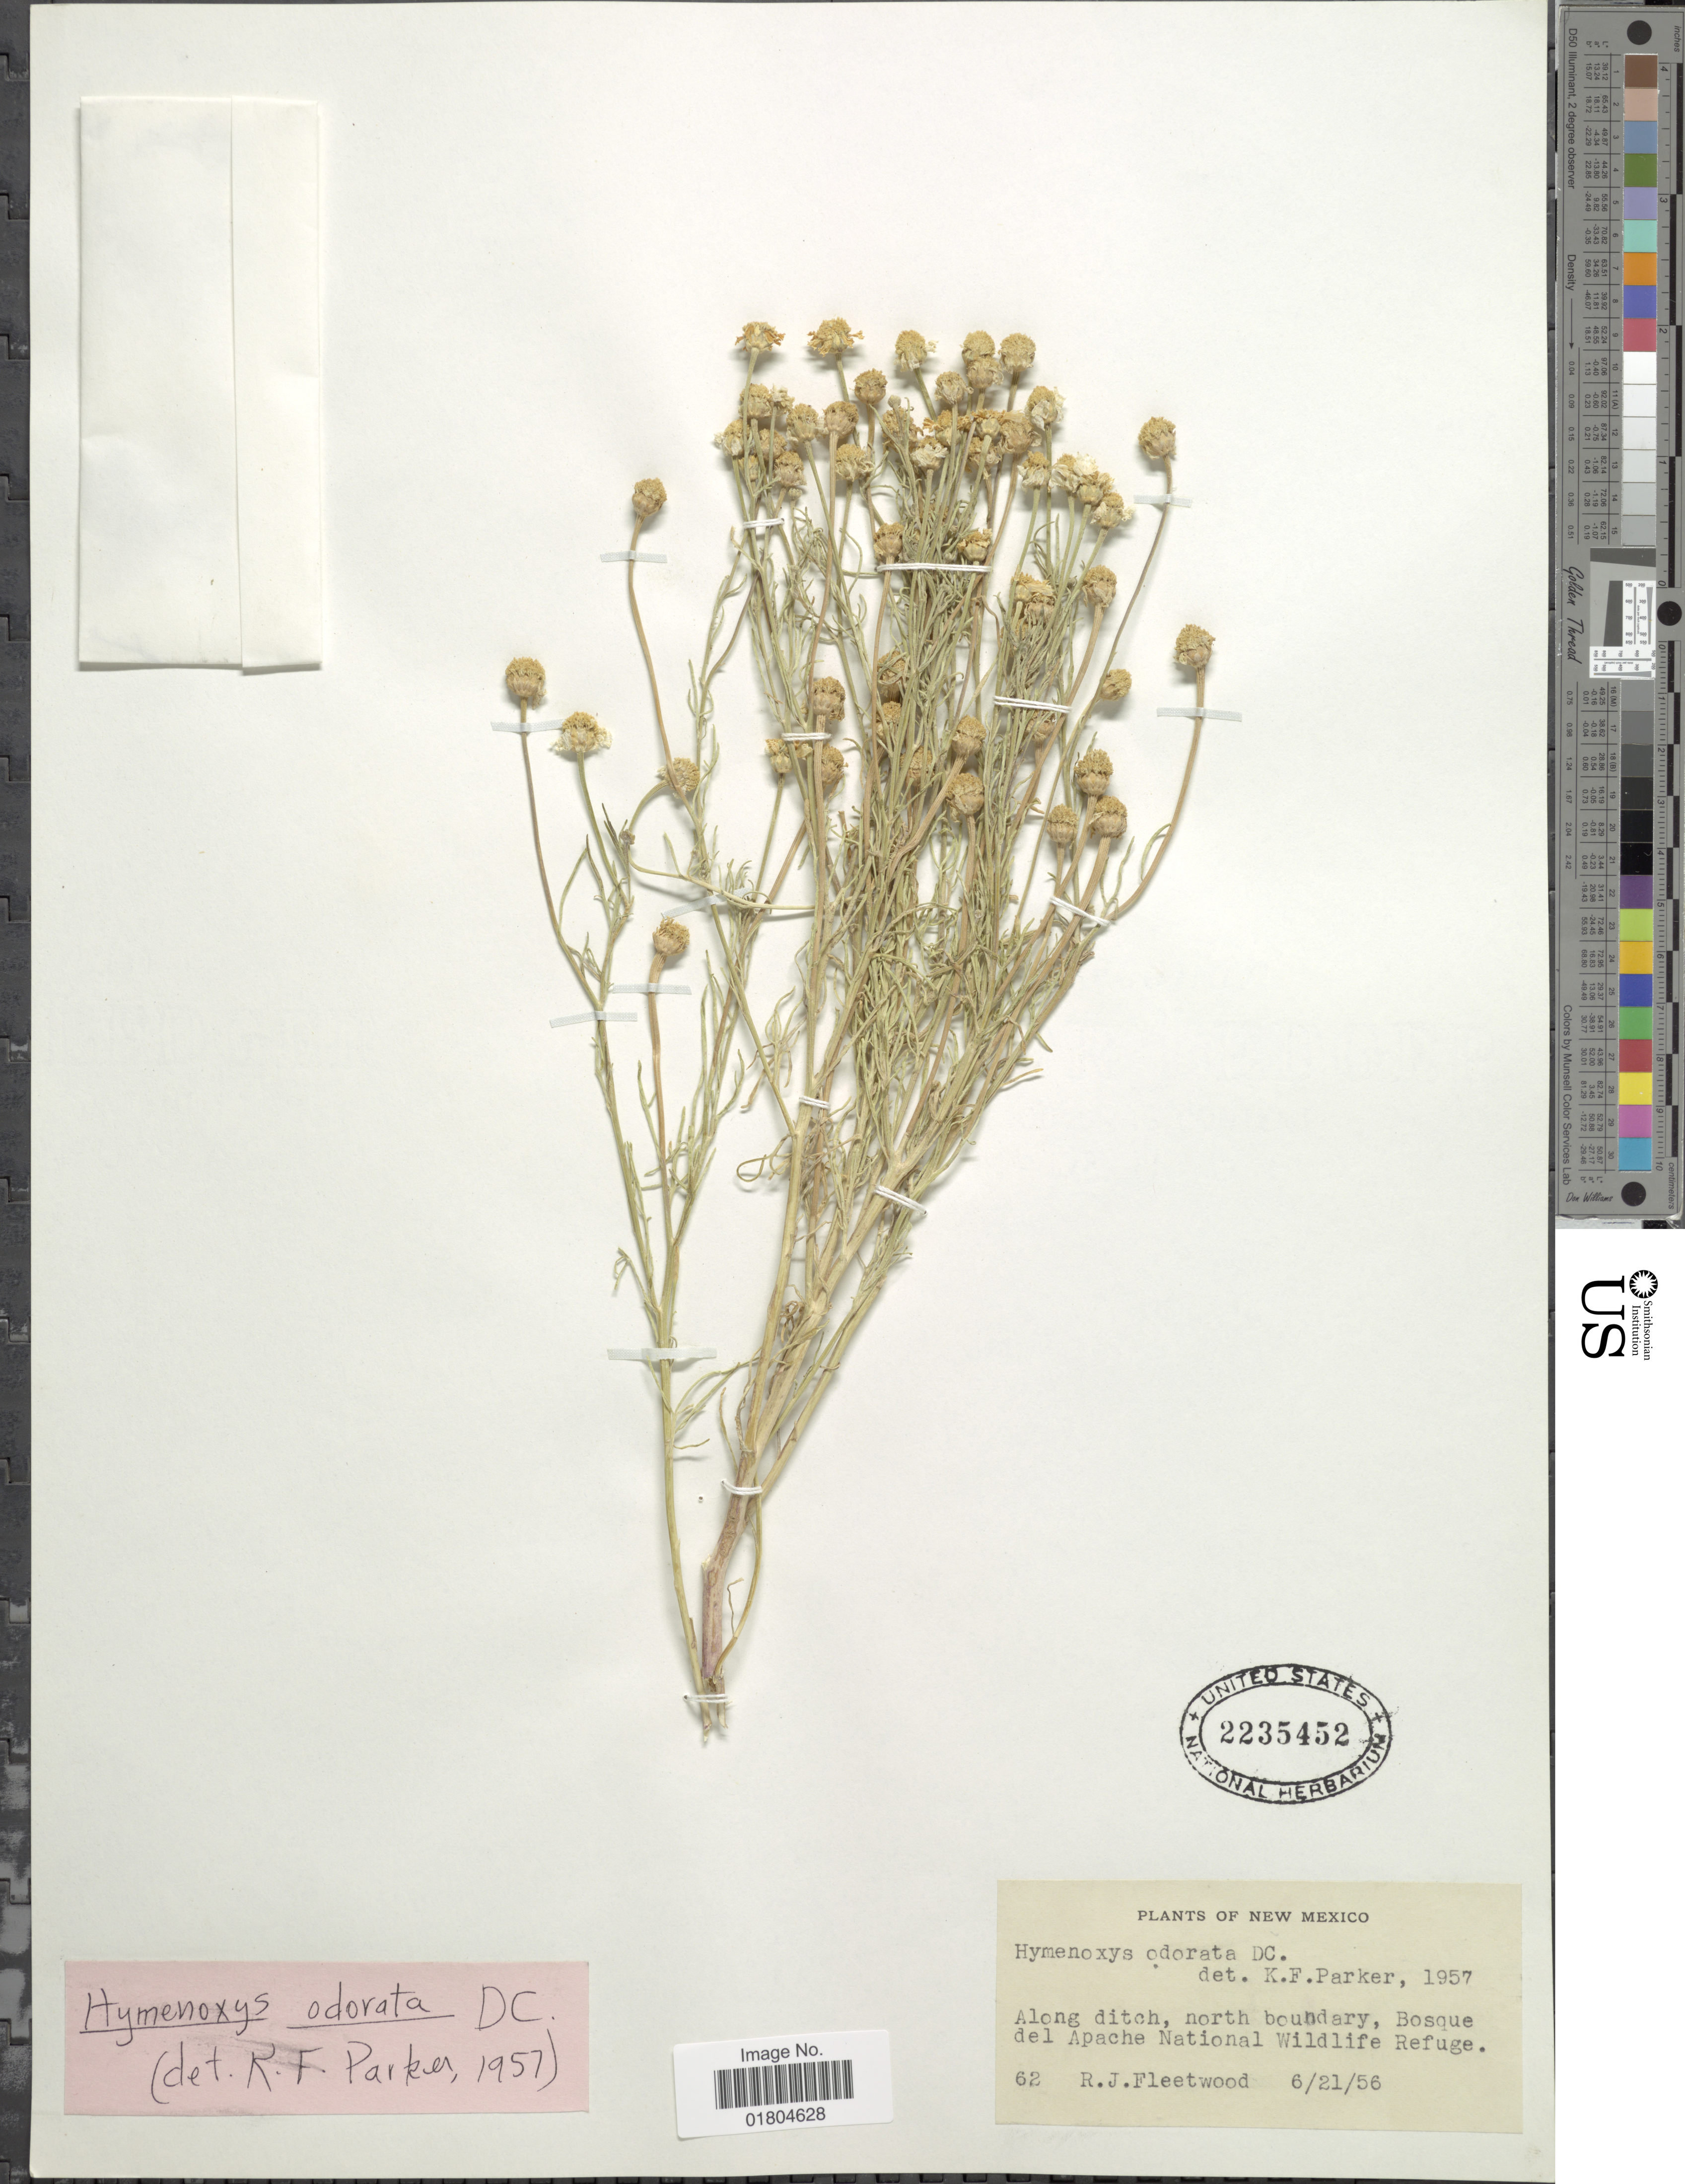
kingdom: Plantae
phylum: Tracheophyta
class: Magnoliopsida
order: Asterales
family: Asteraceae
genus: Hymenoxys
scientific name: Hymenoxys odorata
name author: DC.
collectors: R. J. Fleetwood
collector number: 62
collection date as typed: Transcribed d/m/y: 21/6/56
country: United States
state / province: New Mexico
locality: North boundary, Bosque del Apache National Wildlife Refuge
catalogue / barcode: US 2235452